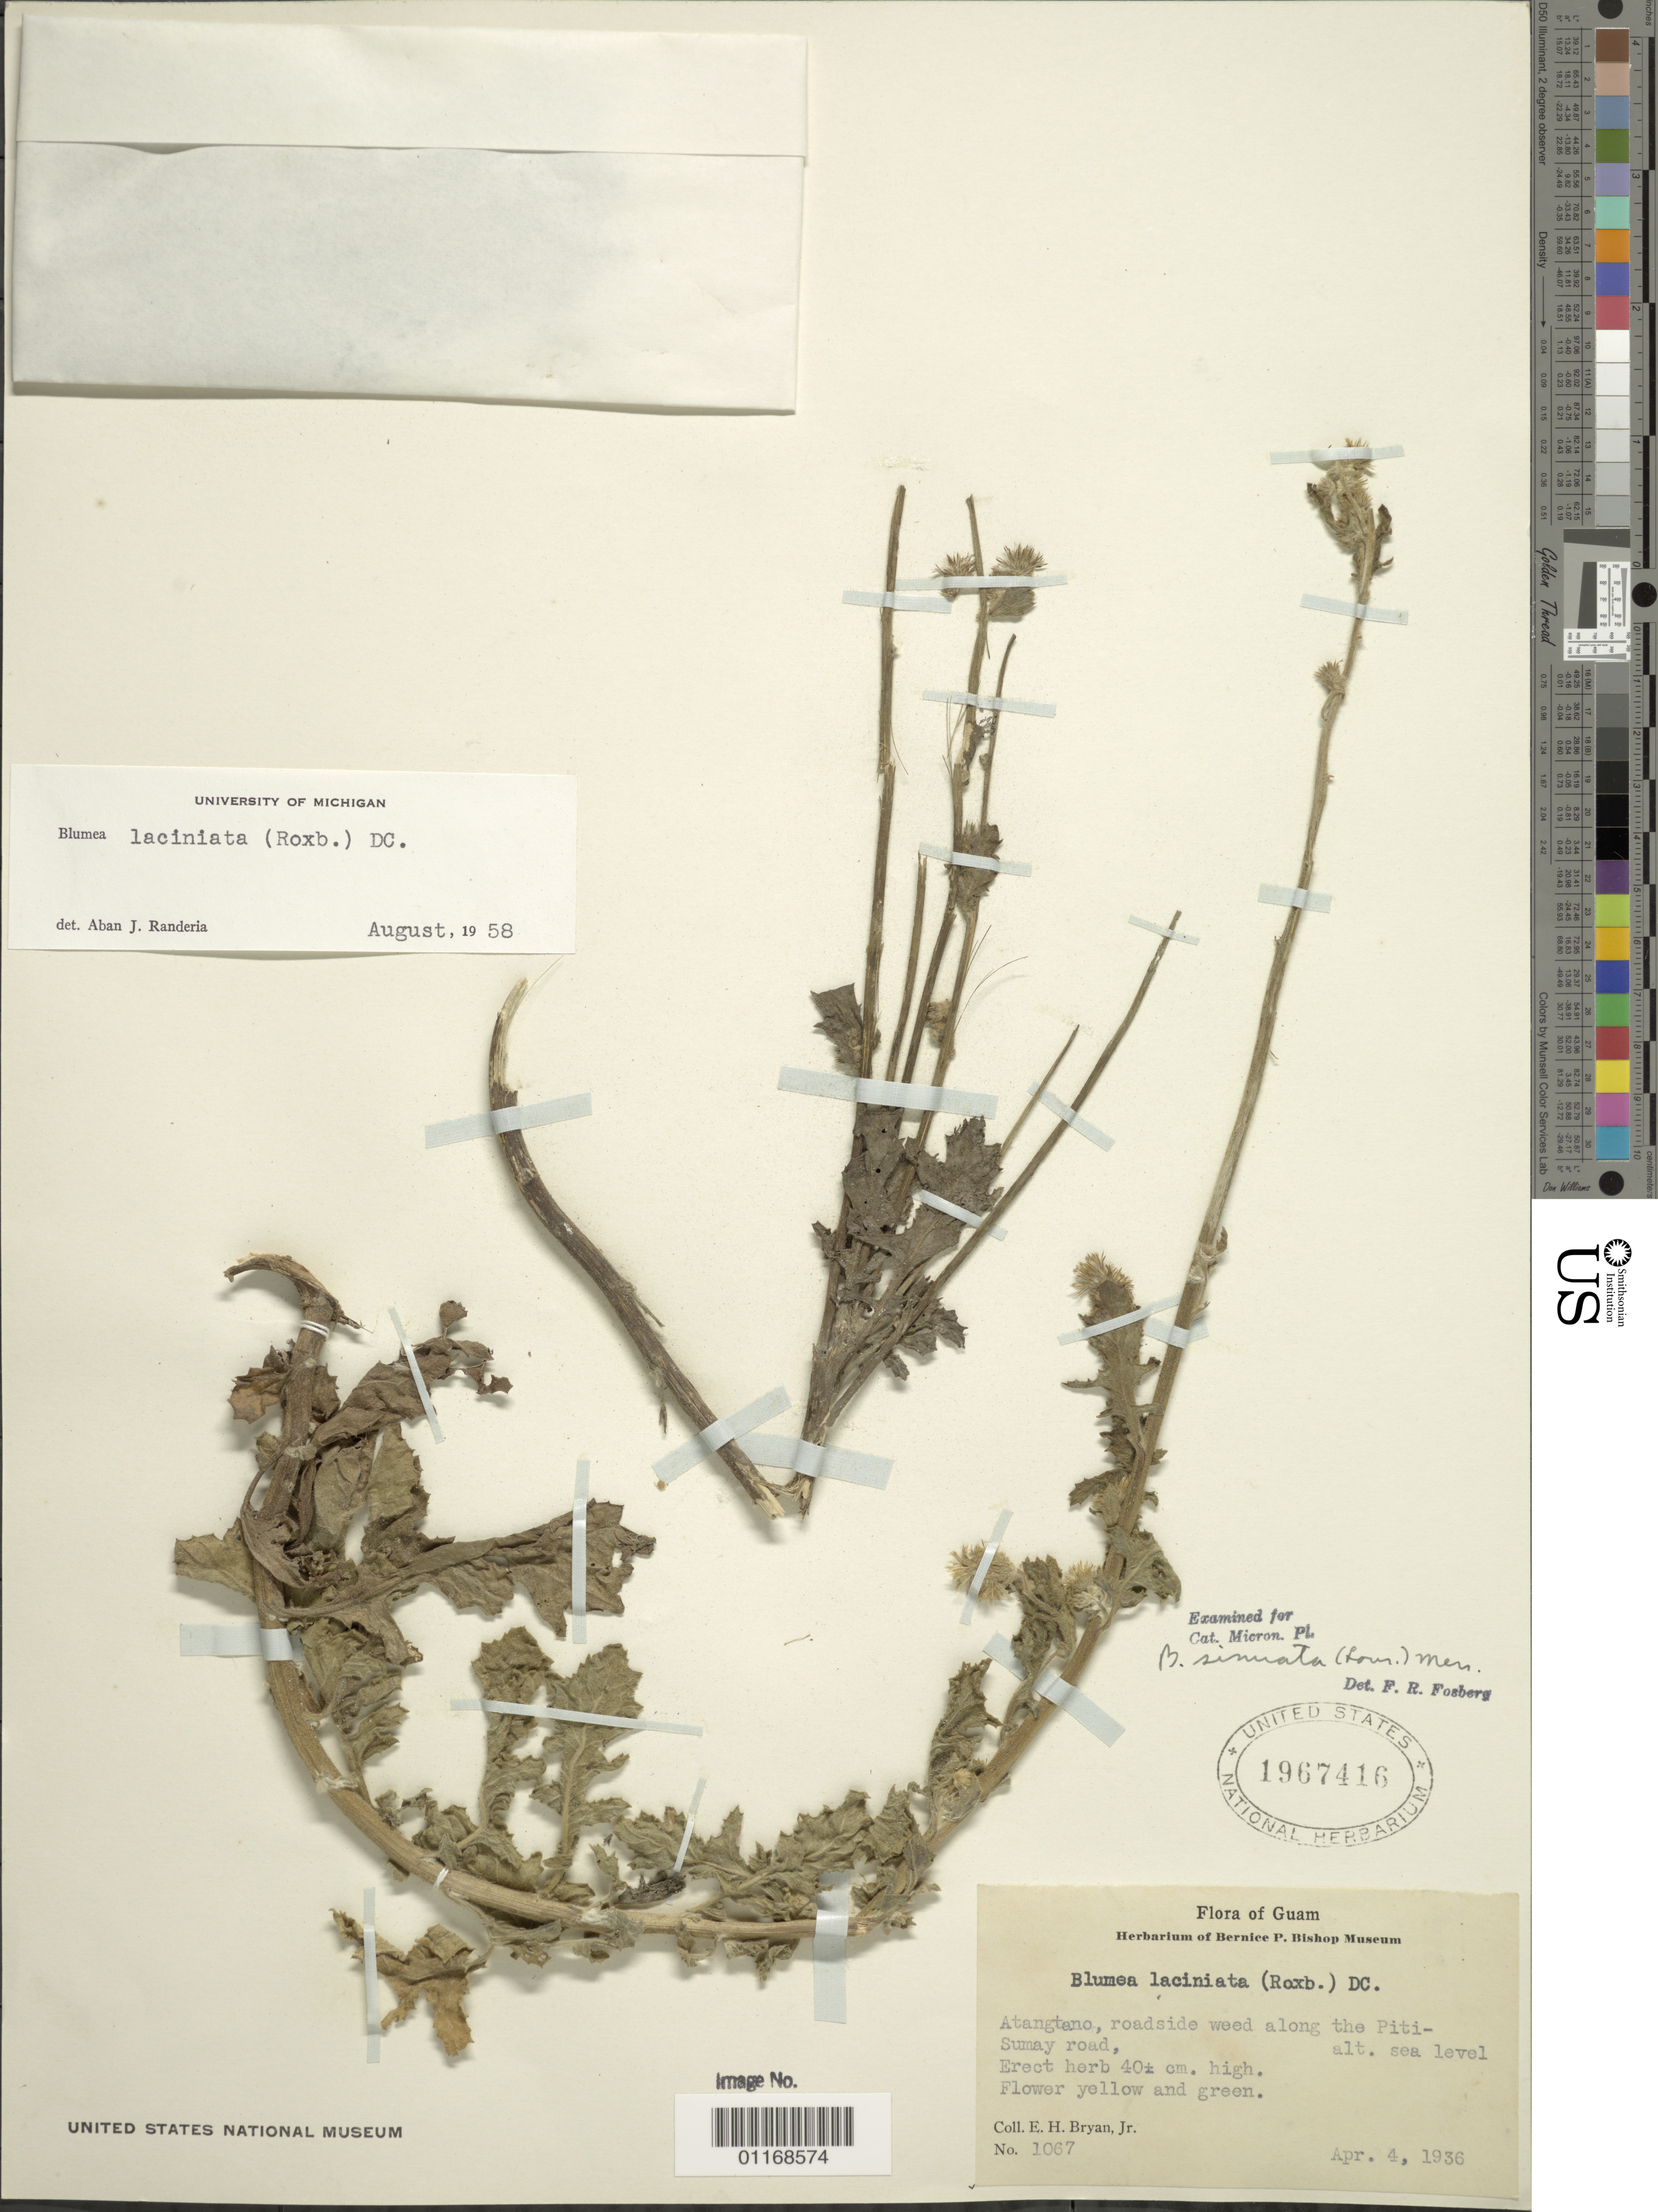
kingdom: Plantae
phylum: Tracheophyta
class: Magnoliopsida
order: Asterales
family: Asteraceae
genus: Blumea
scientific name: Blumea sinuata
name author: (Lour.) Merr.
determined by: Fosberg, F. R.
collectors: J. Bryan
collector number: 1067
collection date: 1936-04-04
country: Guam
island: Guam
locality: Atangtano, roadside weed along the Piti-Sumay road.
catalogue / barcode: US 1967416